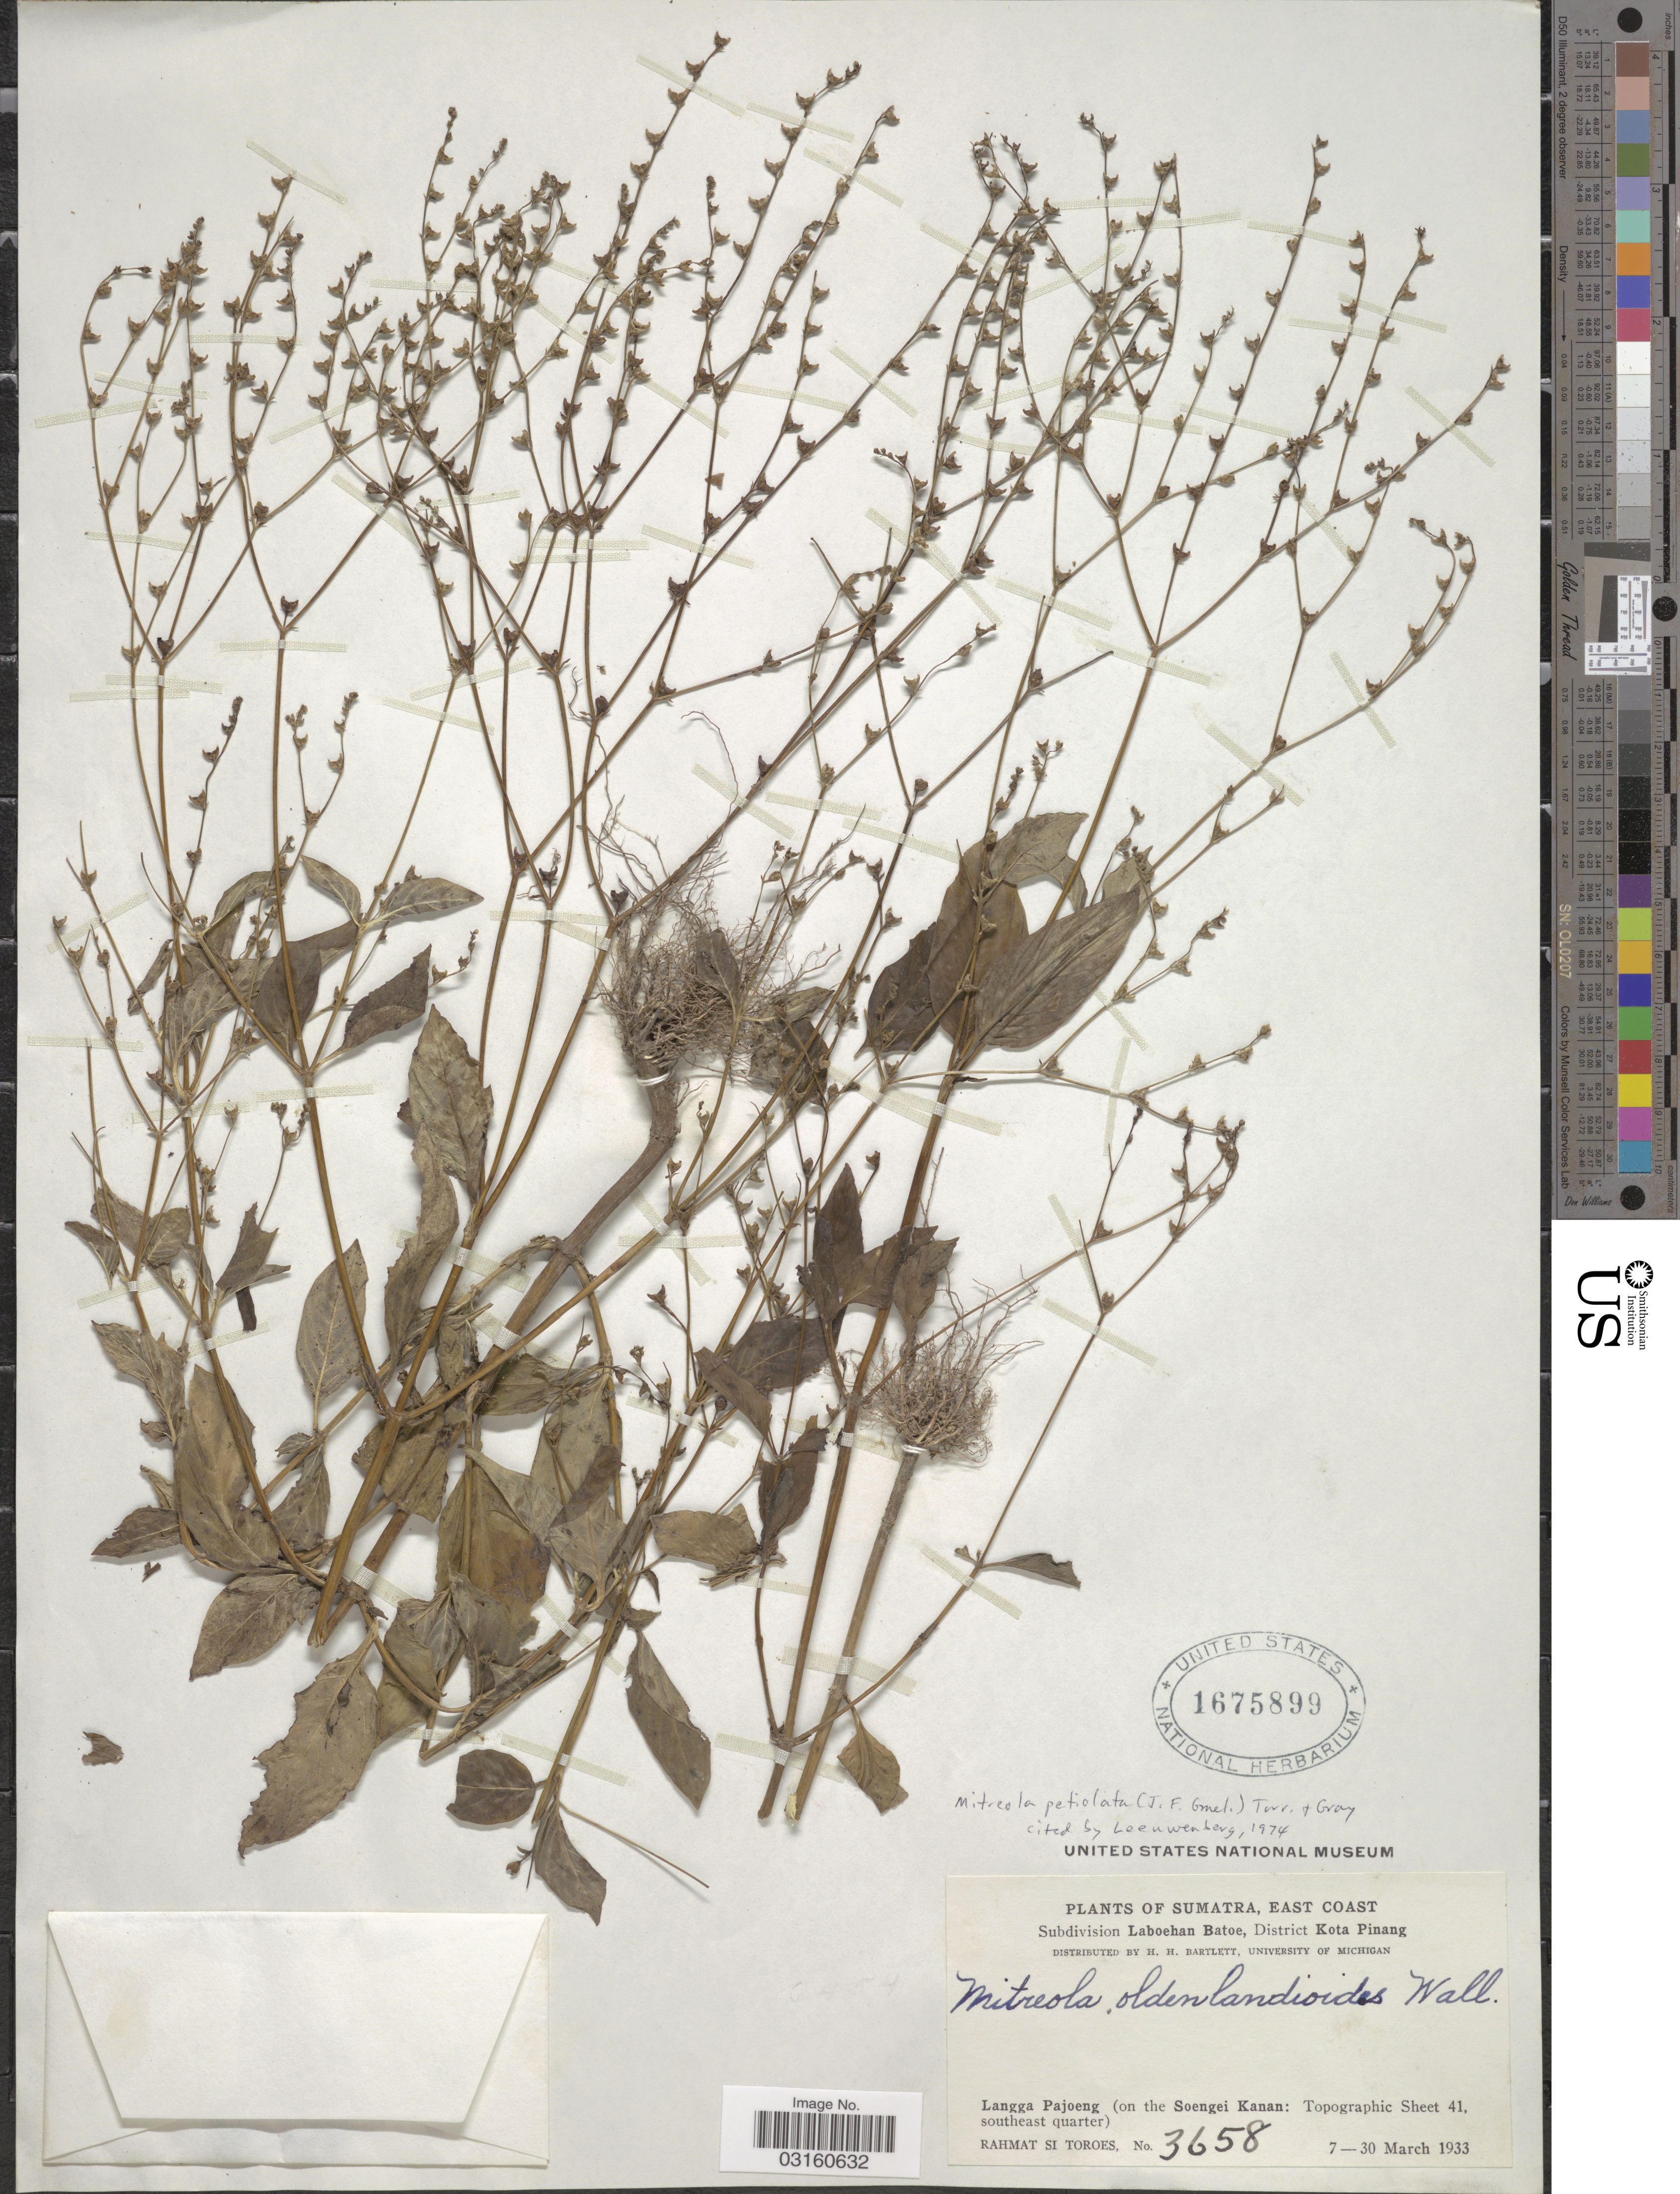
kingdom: Plantae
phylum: Tracheophyta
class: Magnoliopsida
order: Gentianales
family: Loganiaceae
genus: Mitreola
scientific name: Mitreola petiolata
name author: (J.F. Gmel.) Torr. & A. Gray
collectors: Rahmat Si Boeea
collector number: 3658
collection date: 1933-03-07/1933-03-30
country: Indonesia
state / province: Sumatra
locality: East Coast. Subdivision Laboehan Batoe, District Kota Pinang. Langga Pajoeng (on the Soengei Kanan: Topographic Sheet 41, southeast quarter).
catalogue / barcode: US 1675899